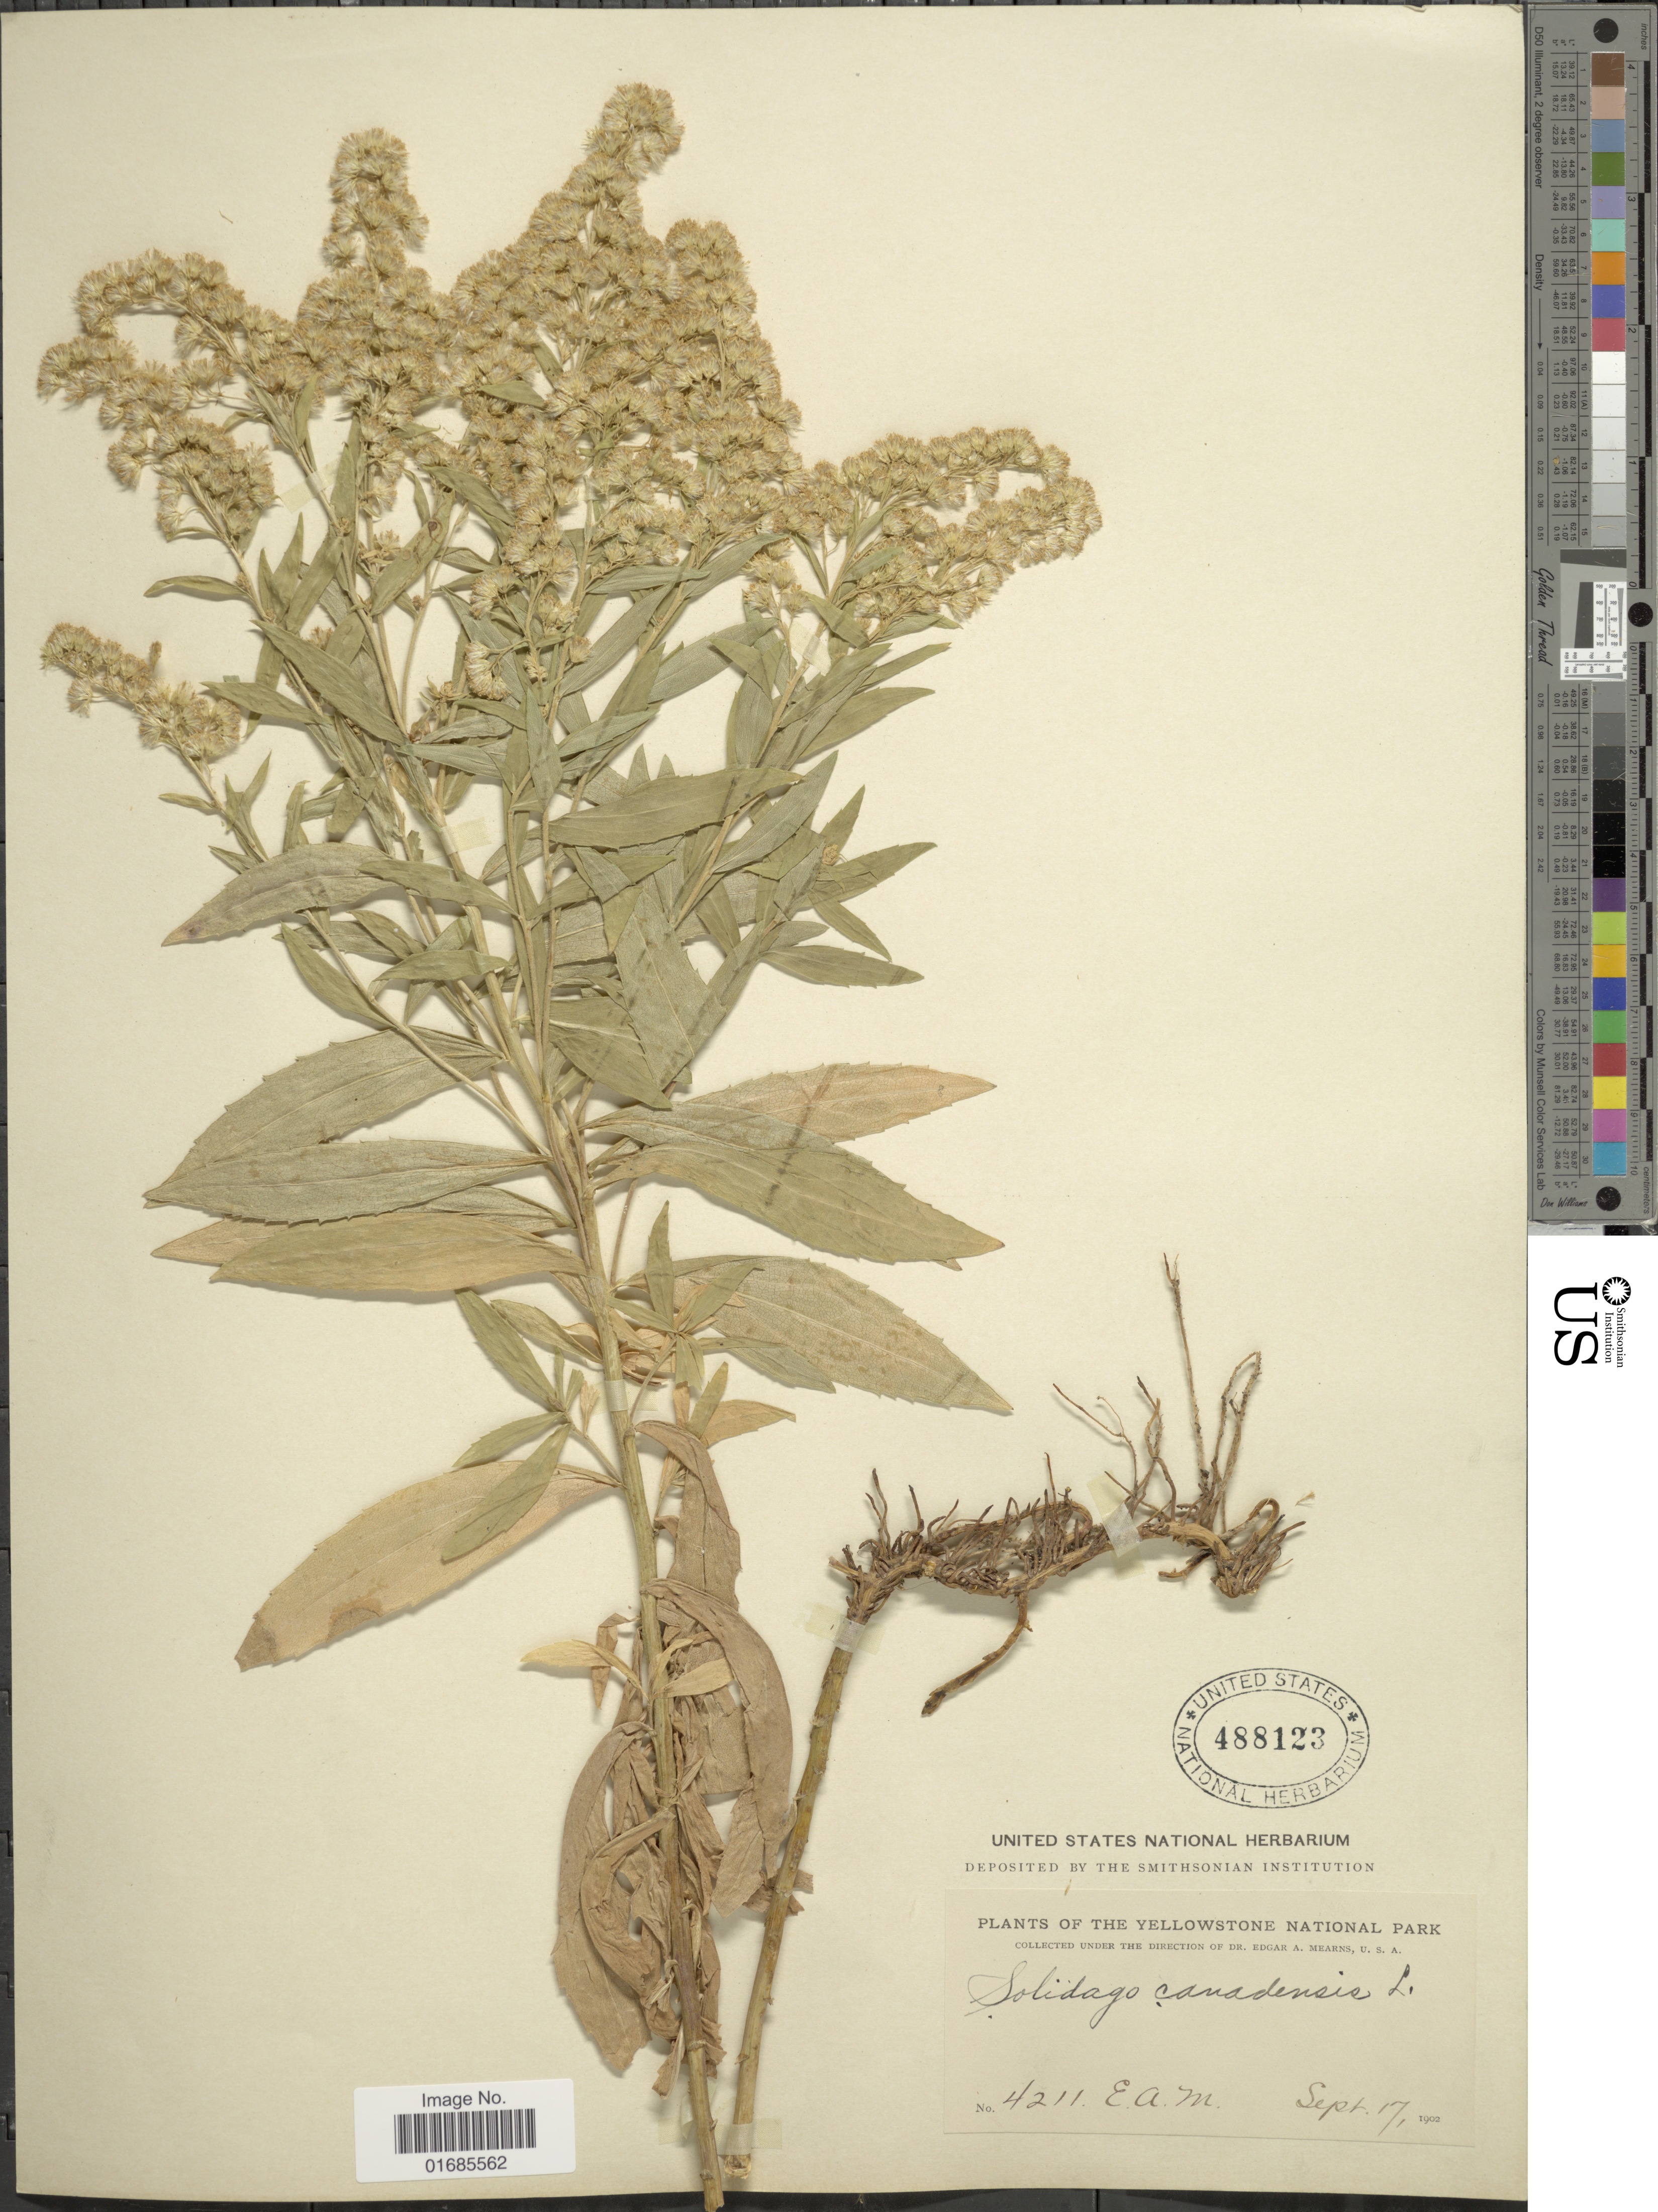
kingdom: Plantae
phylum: Tracheophyta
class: Magnoliopsida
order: Asterales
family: Asteraceae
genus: Solidago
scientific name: Solidago canadensis var. salebrosa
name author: (Piper) M.E. Jones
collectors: E. A. Mearns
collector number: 4211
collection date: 1902-09-17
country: United States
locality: Yellowstone National Park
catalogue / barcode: US 488123